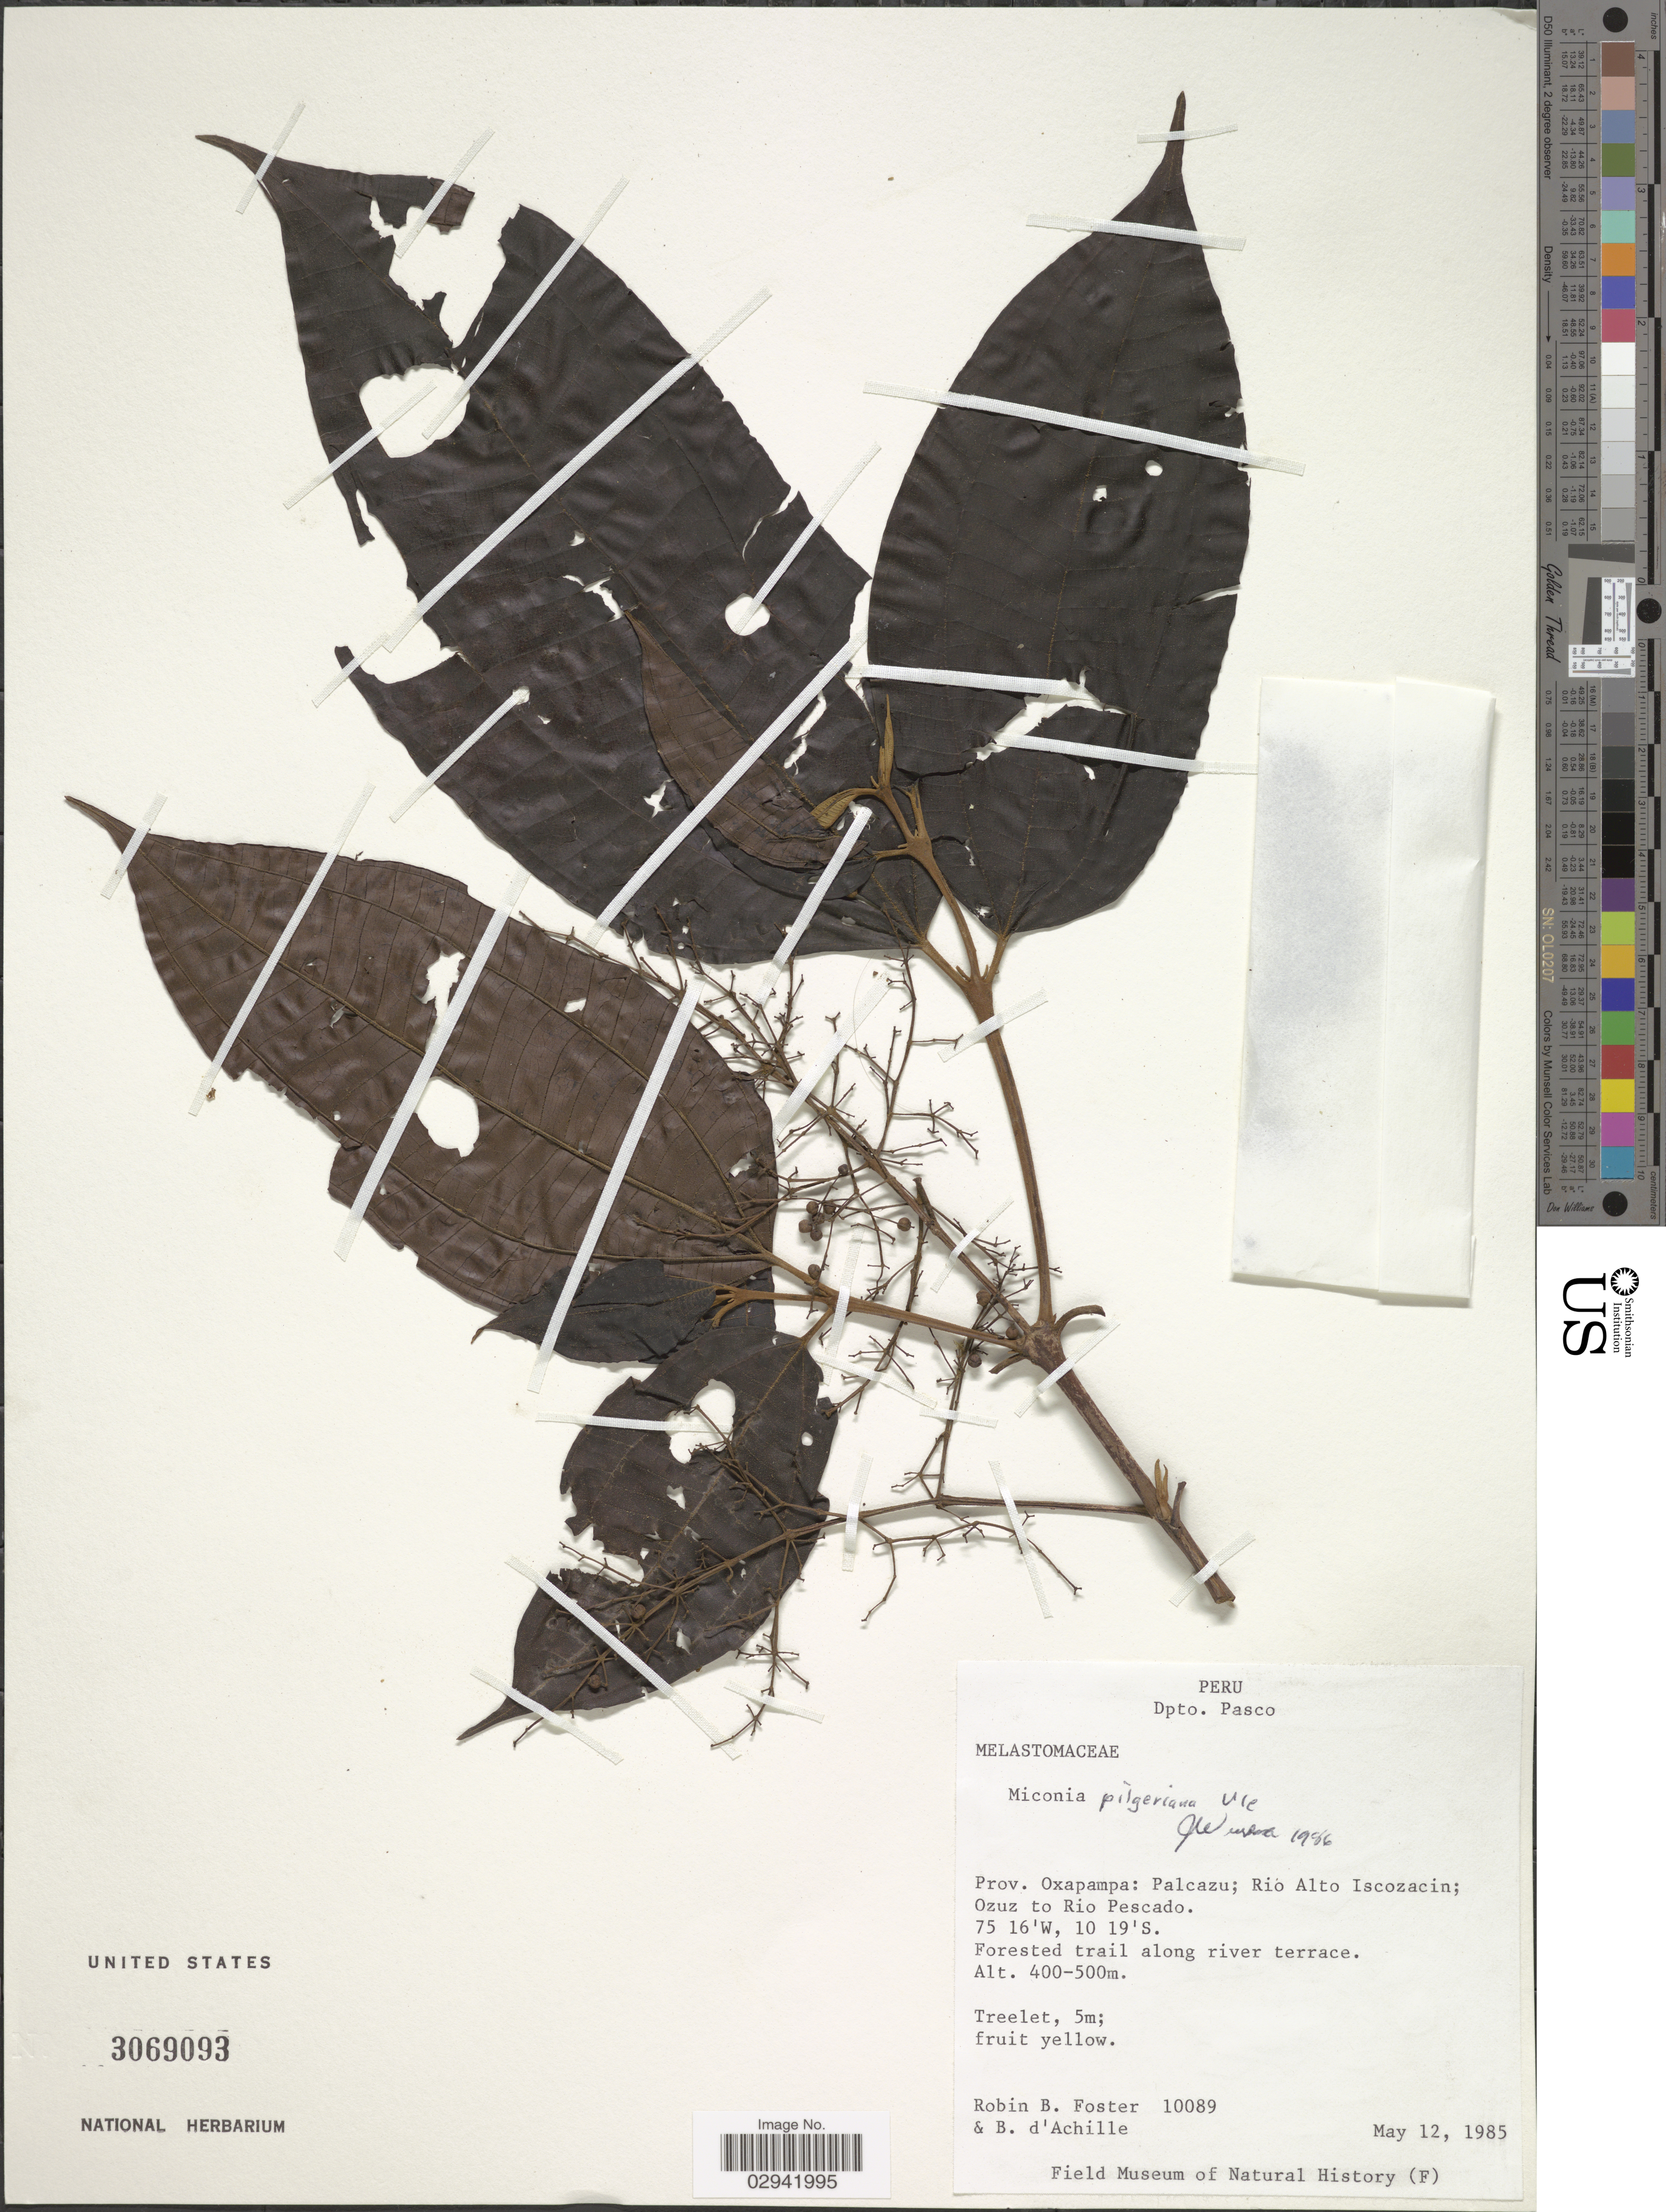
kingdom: Plantae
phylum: Tracheophyta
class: Magnoliopsida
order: Myrtales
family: Melastomataceae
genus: Miconia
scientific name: Miconia pilgeriana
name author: Ule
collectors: R. B. Foster & B. d'Achille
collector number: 10089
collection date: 1985-05-12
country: Peru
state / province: Pasco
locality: Dpto. Pasco. Prov. Oxapampa: Palcazu; Rio Alto Iscozacin; Ozuz to Rio Pescado.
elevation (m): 400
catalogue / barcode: US 3069093